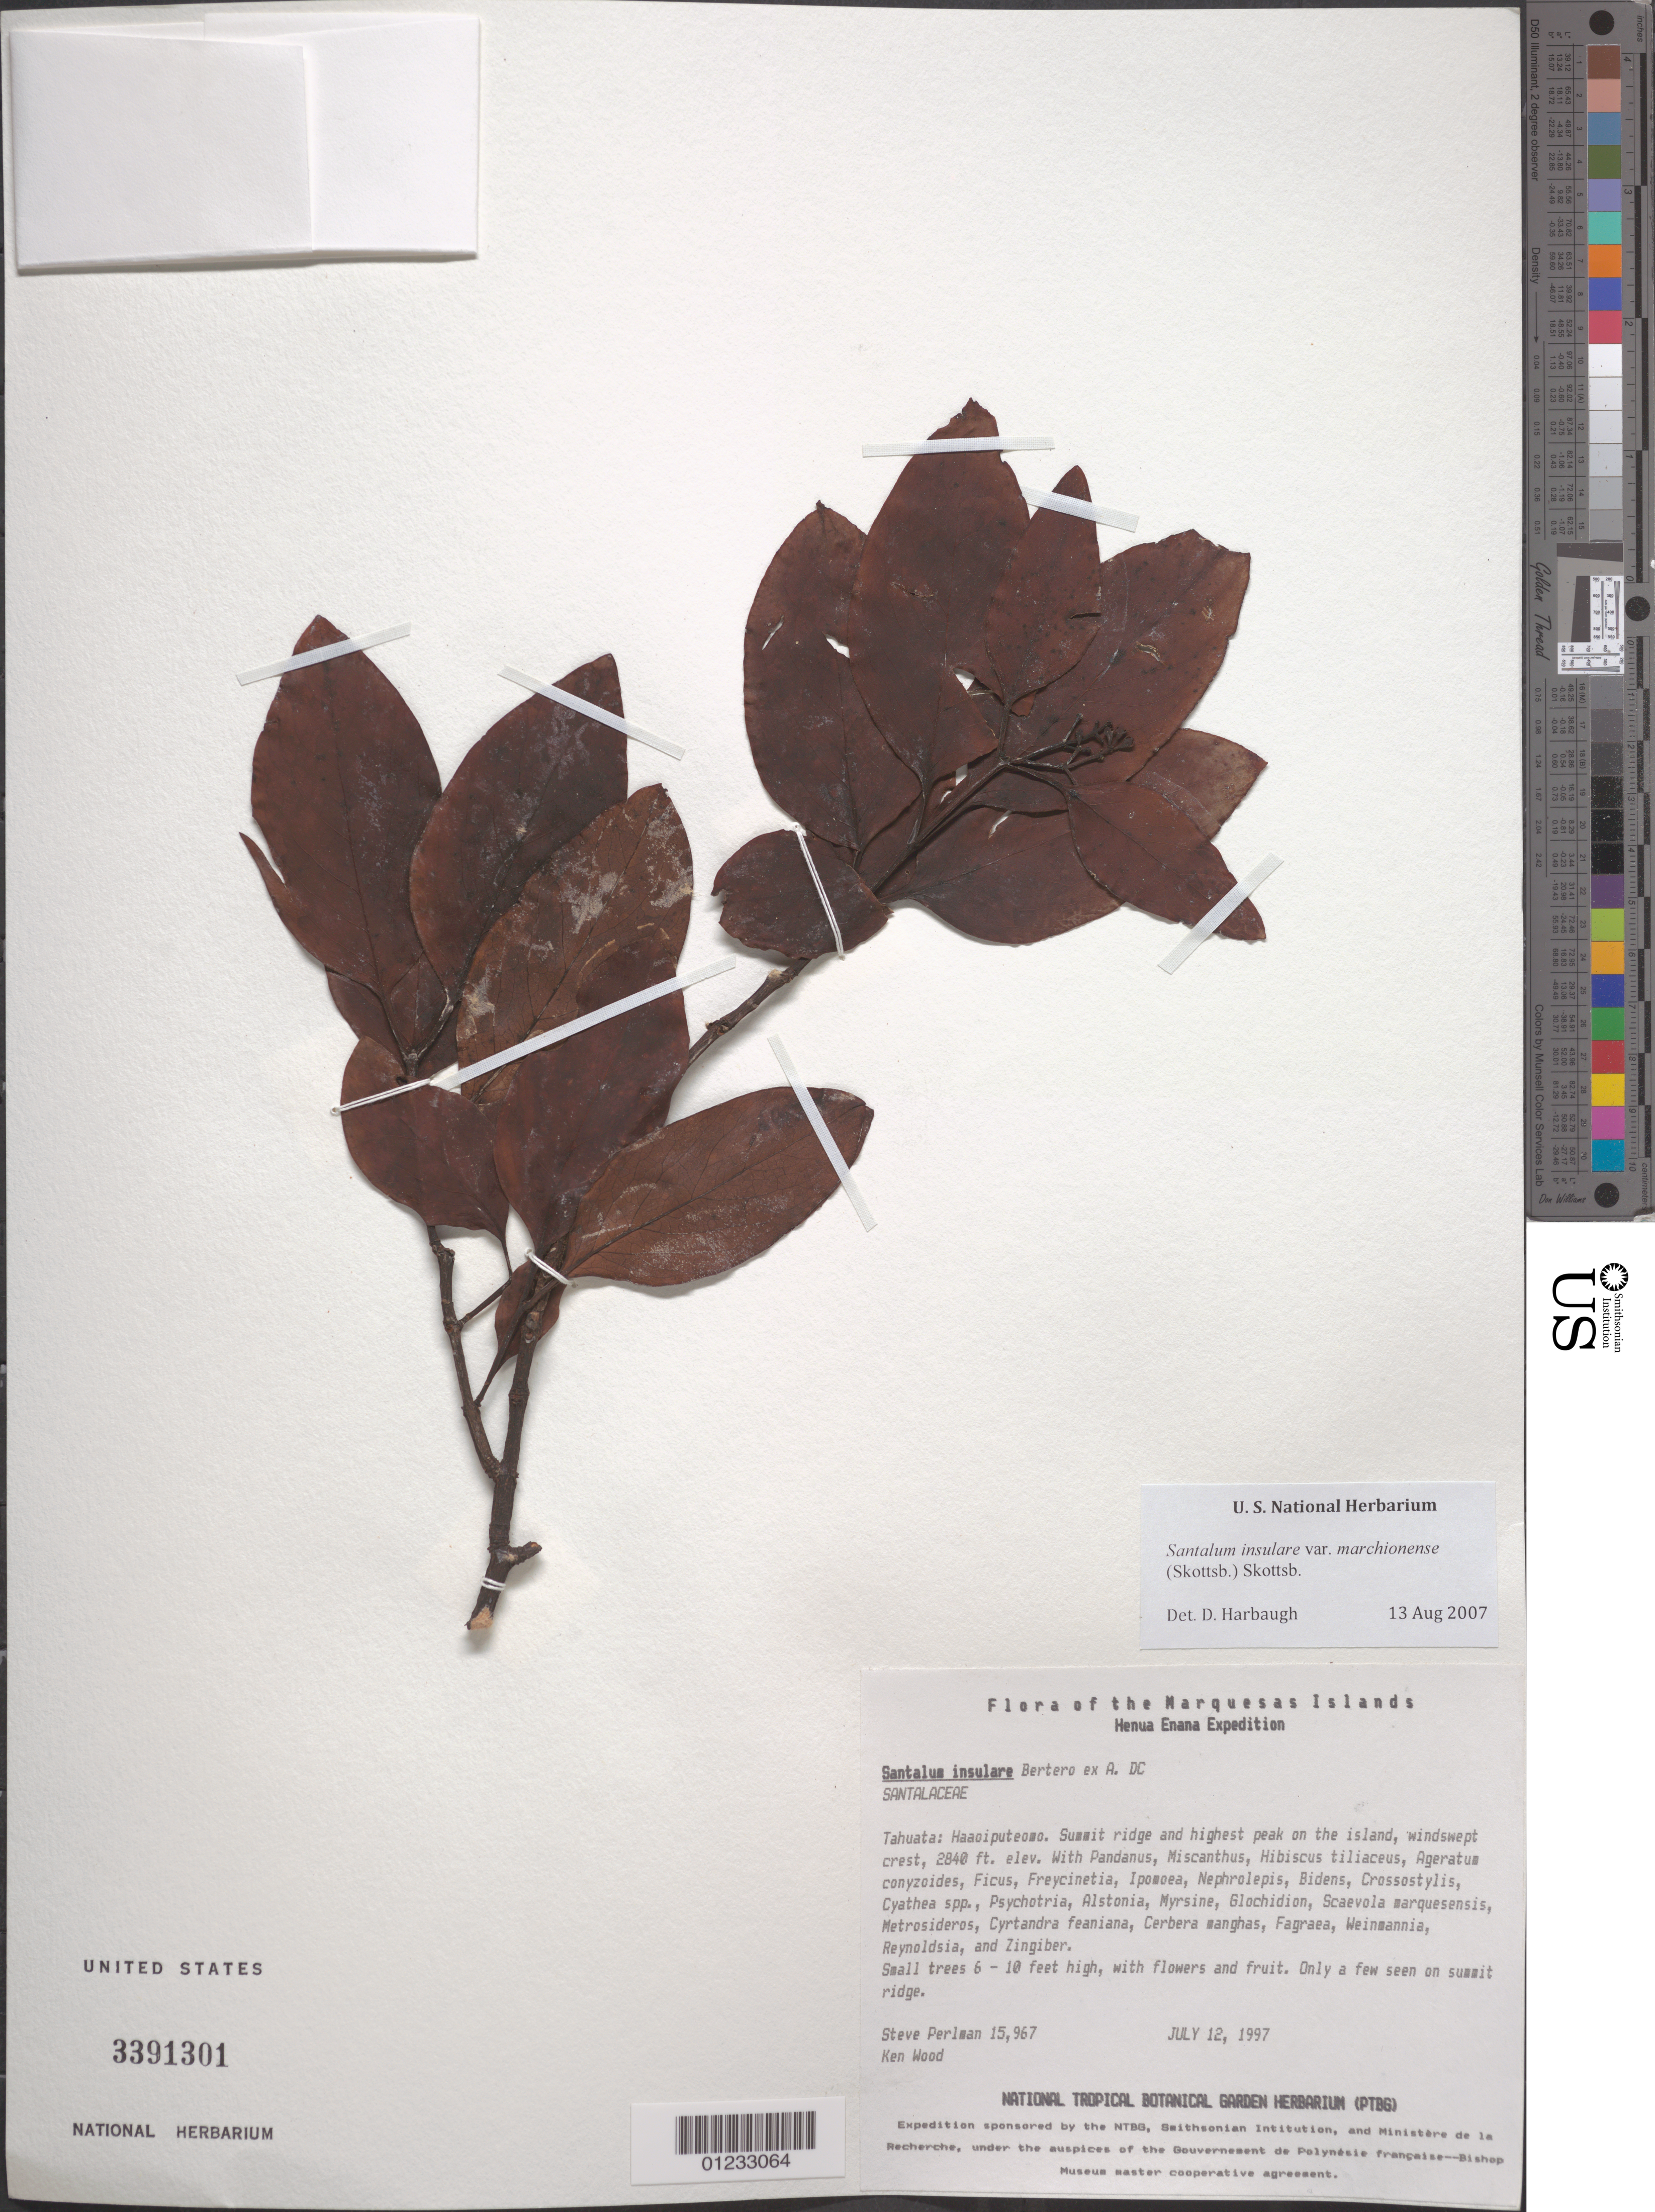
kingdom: Plantae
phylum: Tracheophyta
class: Magnoliopsida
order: Santalales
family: Santalaceae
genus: Santalum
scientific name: Santalum insulare var. marchionense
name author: (Skottsb.) Skottsb.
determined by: Harbaugh, Danica, (UNITED STATES)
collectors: S. P. Perlman & K. R. Wood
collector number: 15967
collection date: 1997-07-12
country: French Polynesia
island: Tahuata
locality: Haaoiputeomo, summit ridge and highest peak on the island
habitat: Windswept crest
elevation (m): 866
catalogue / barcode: US 3391301